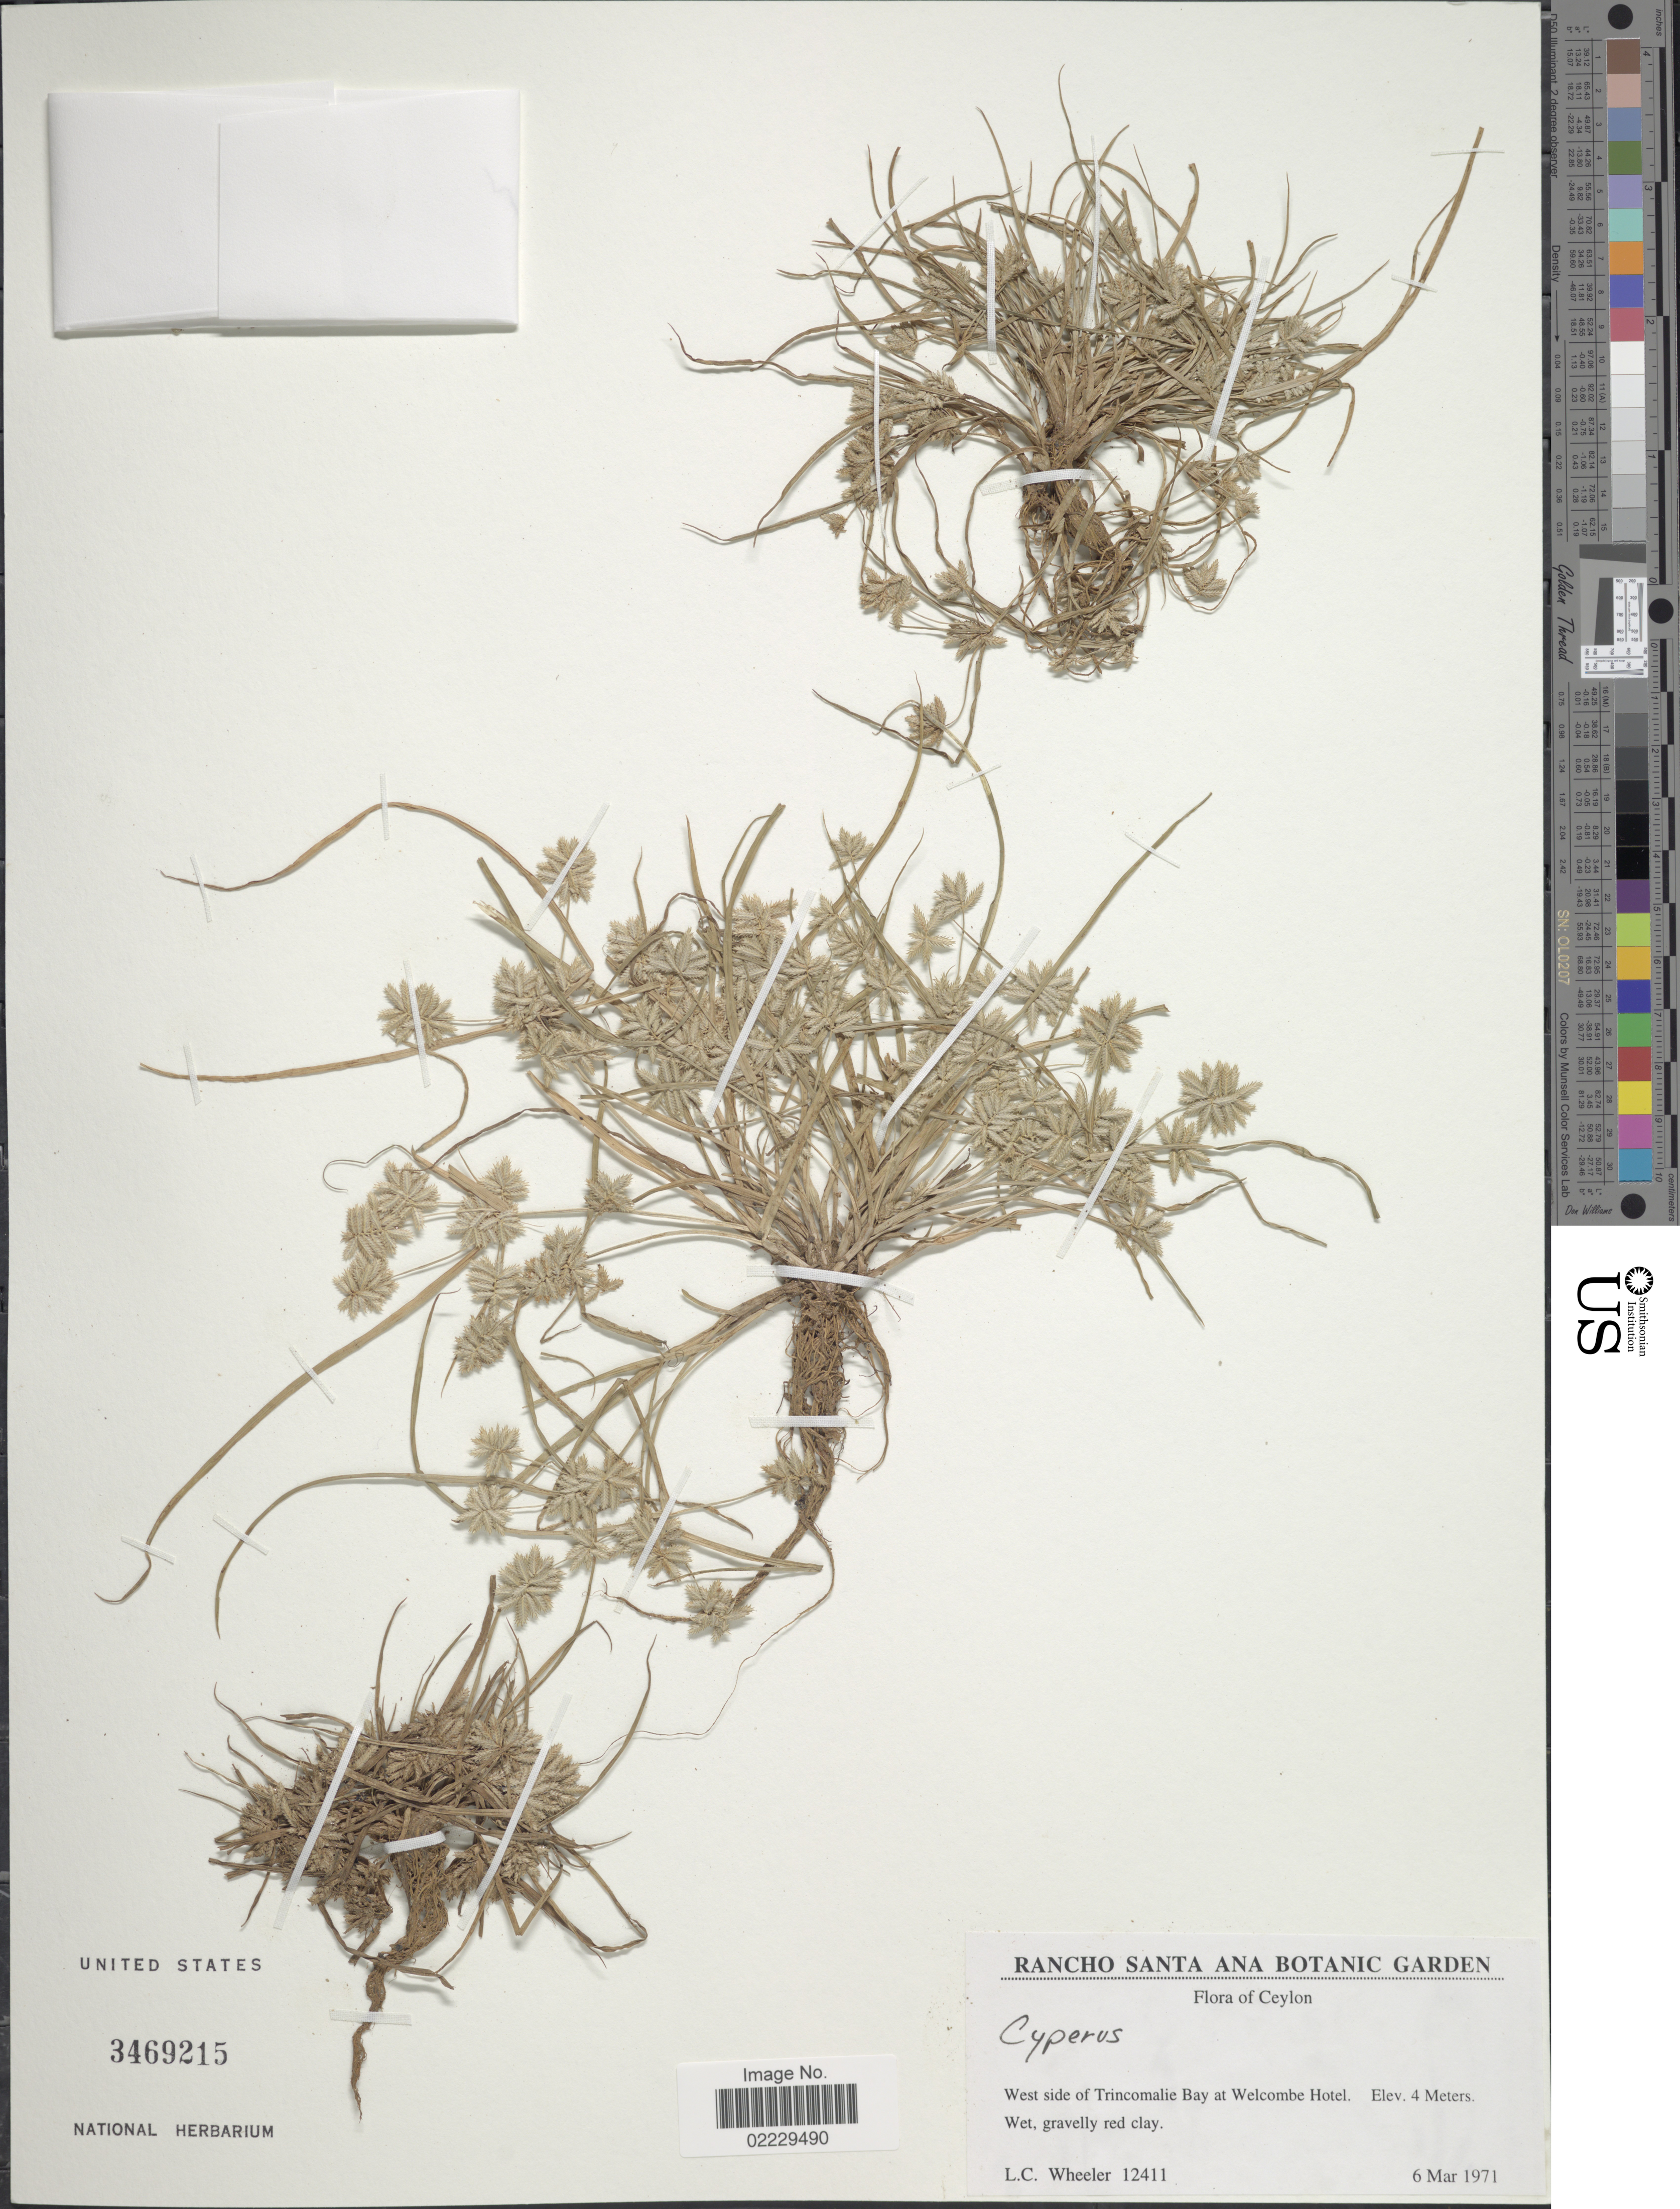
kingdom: Plantae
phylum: Tracheophyta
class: Liliopsida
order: Poales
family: Cyperaceae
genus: Cyperus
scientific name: Cyperus pumilus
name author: L.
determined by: Strong, Mark T., (BOT), Smithsonian Institution - National Museum of Natural History (UNITED STATES)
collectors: L. C. Wheeler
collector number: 12411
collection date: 1971-03-06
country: Sri Lanka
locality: Ceylon, West side of Trincomalie Bay at Welcome Hotel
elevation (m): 4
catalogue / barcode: US 3469215